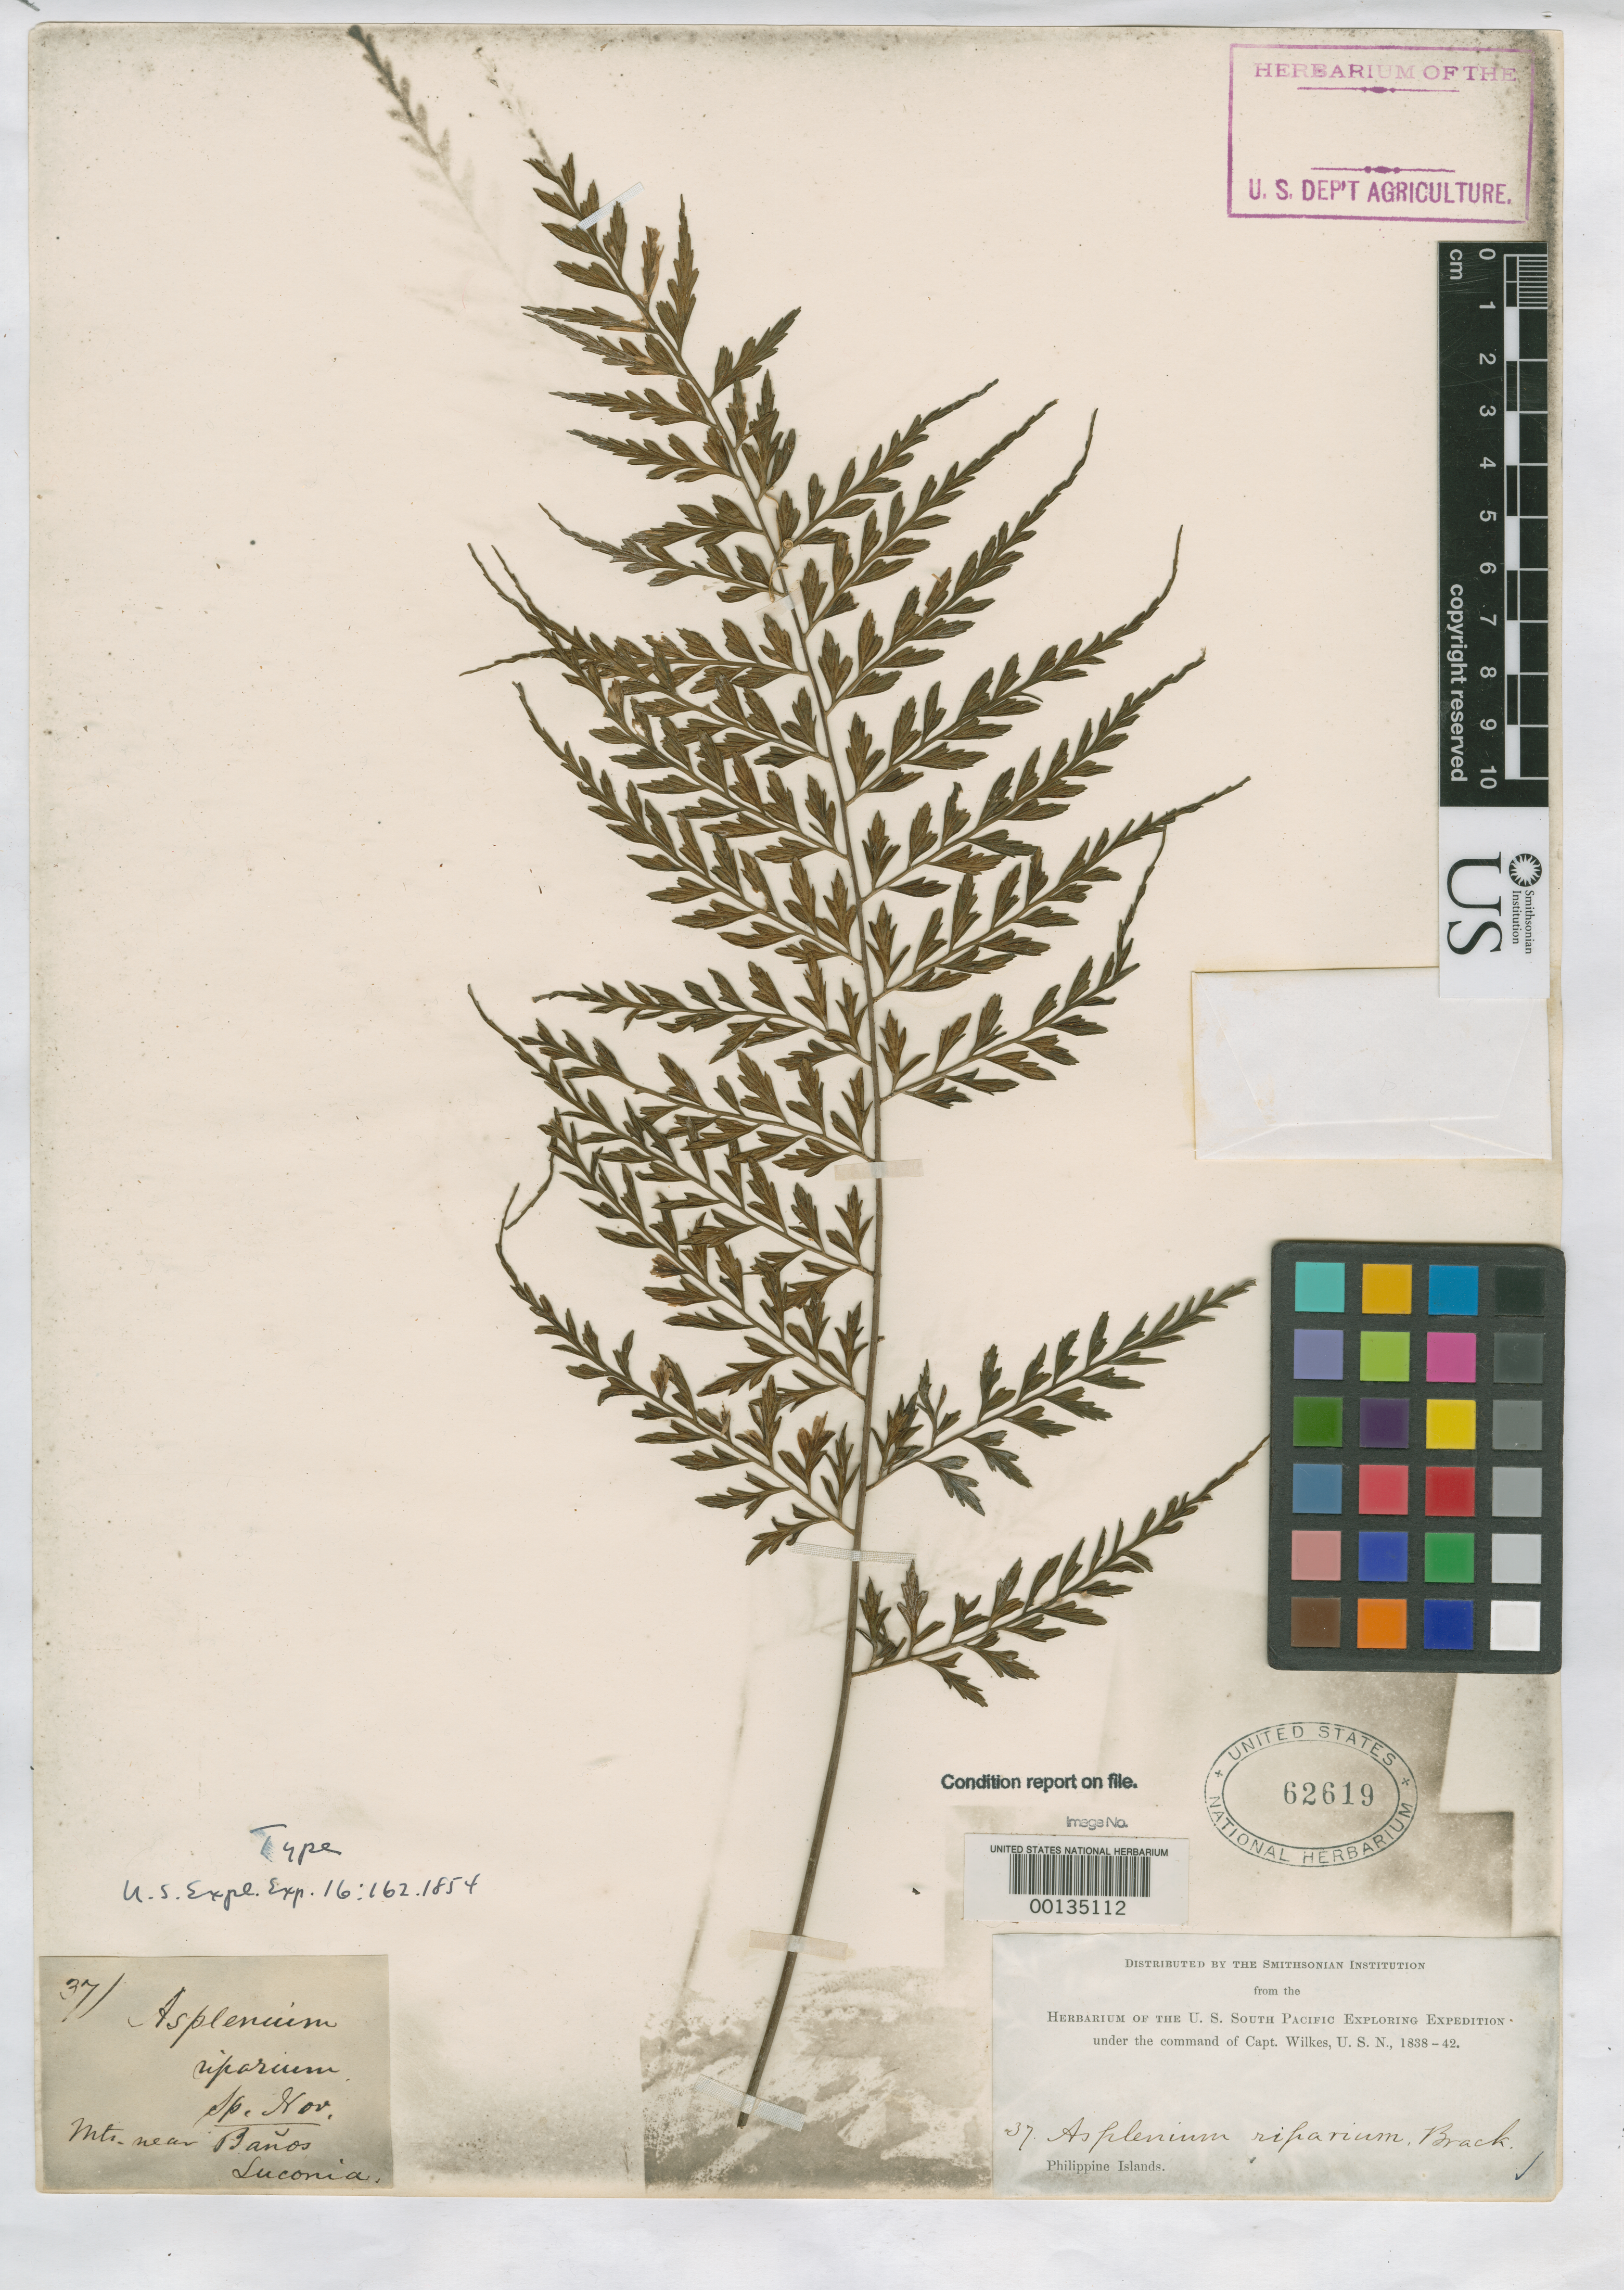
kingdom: Plantae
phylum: Tracheophyta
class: Polypodiopsida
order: Polypodiales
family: Aspleniaceae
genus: Asplenium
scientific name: Asplenium riparium Brack., nom. illeg.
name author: Brack. in Wilkes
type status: Holotype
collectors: Wilkes Explor. Exped.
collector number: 37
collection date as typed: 1838 to -- --- 1842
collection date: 1838/1842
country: Philippines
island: Luzon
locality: Mts. near Banos, Luconia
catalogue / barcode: US 62619